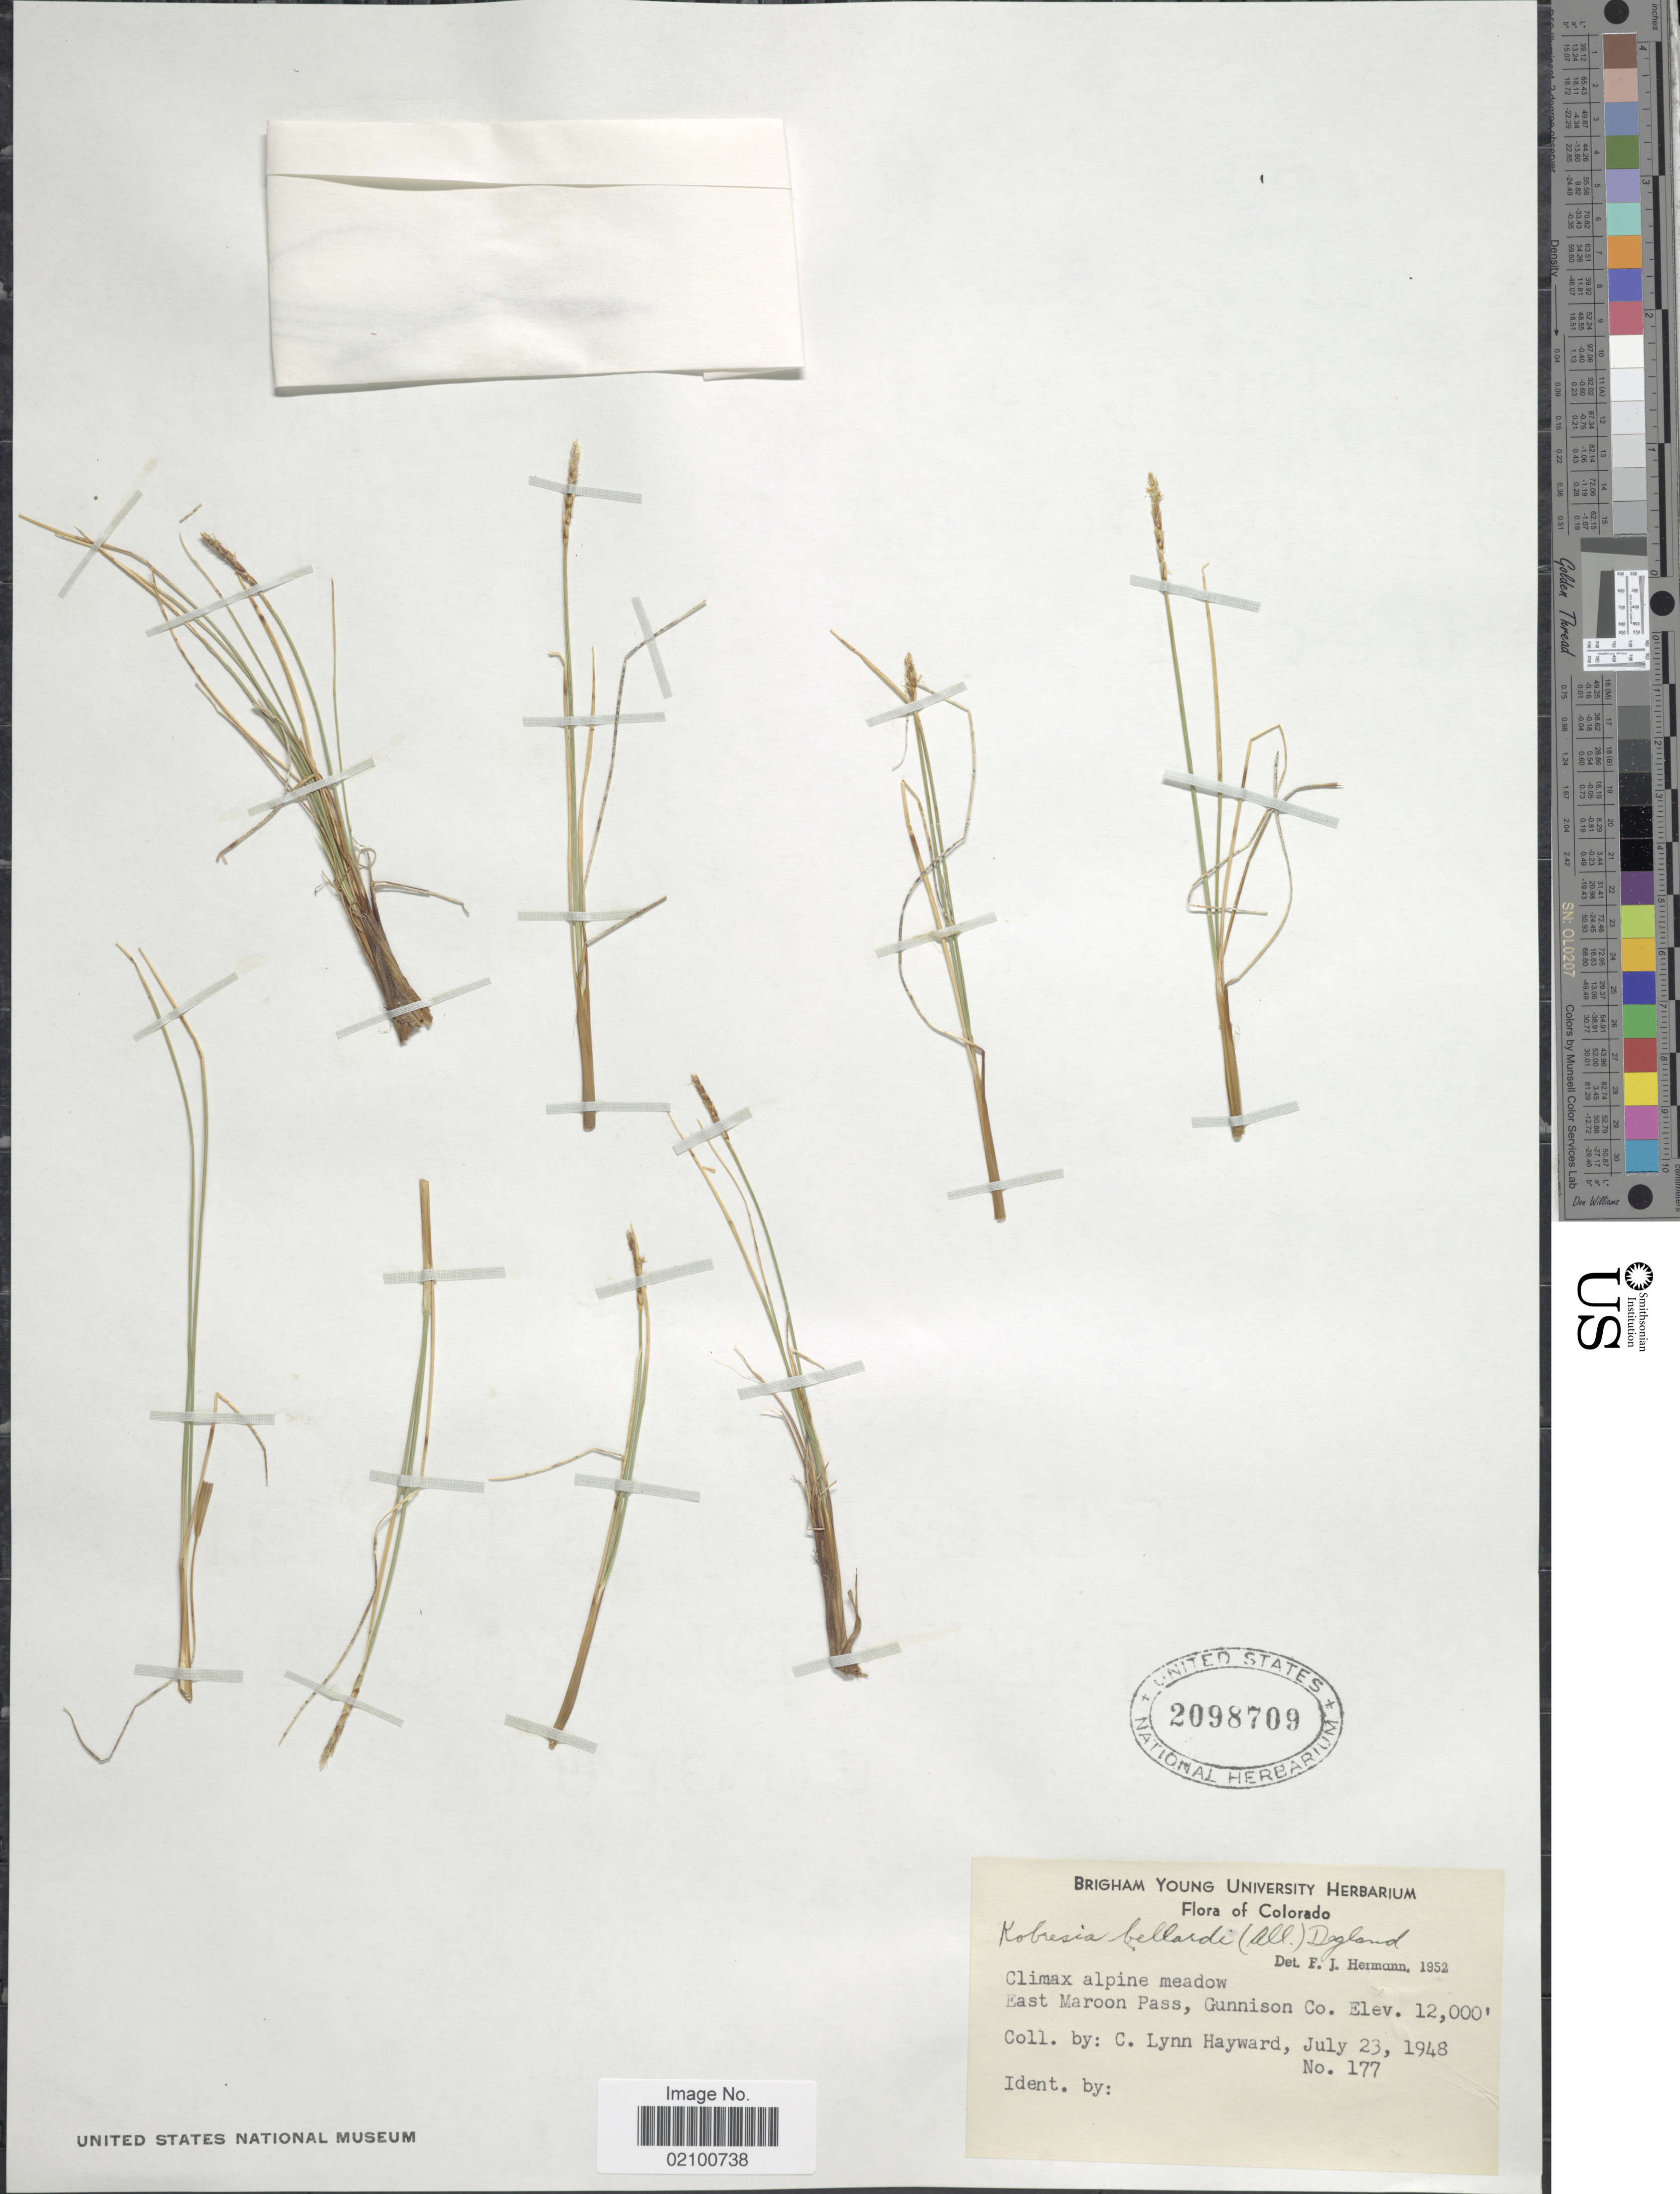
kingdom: Plantae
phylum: Tracheophyta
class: Liliopsida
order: Poales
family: Cyperaceae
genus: Carex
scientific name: Carex myosuroides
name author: Vill.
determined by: Strong, M. T., (US), Smithsonian Institution - National Museum of Natural History (UNITED STATES)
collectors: C. Hayward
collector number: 177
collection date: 1948-07-23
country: United States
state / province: Colorado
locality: East Maroon Pass, Gunnison Co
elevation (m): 3658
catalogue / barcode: US 2098709